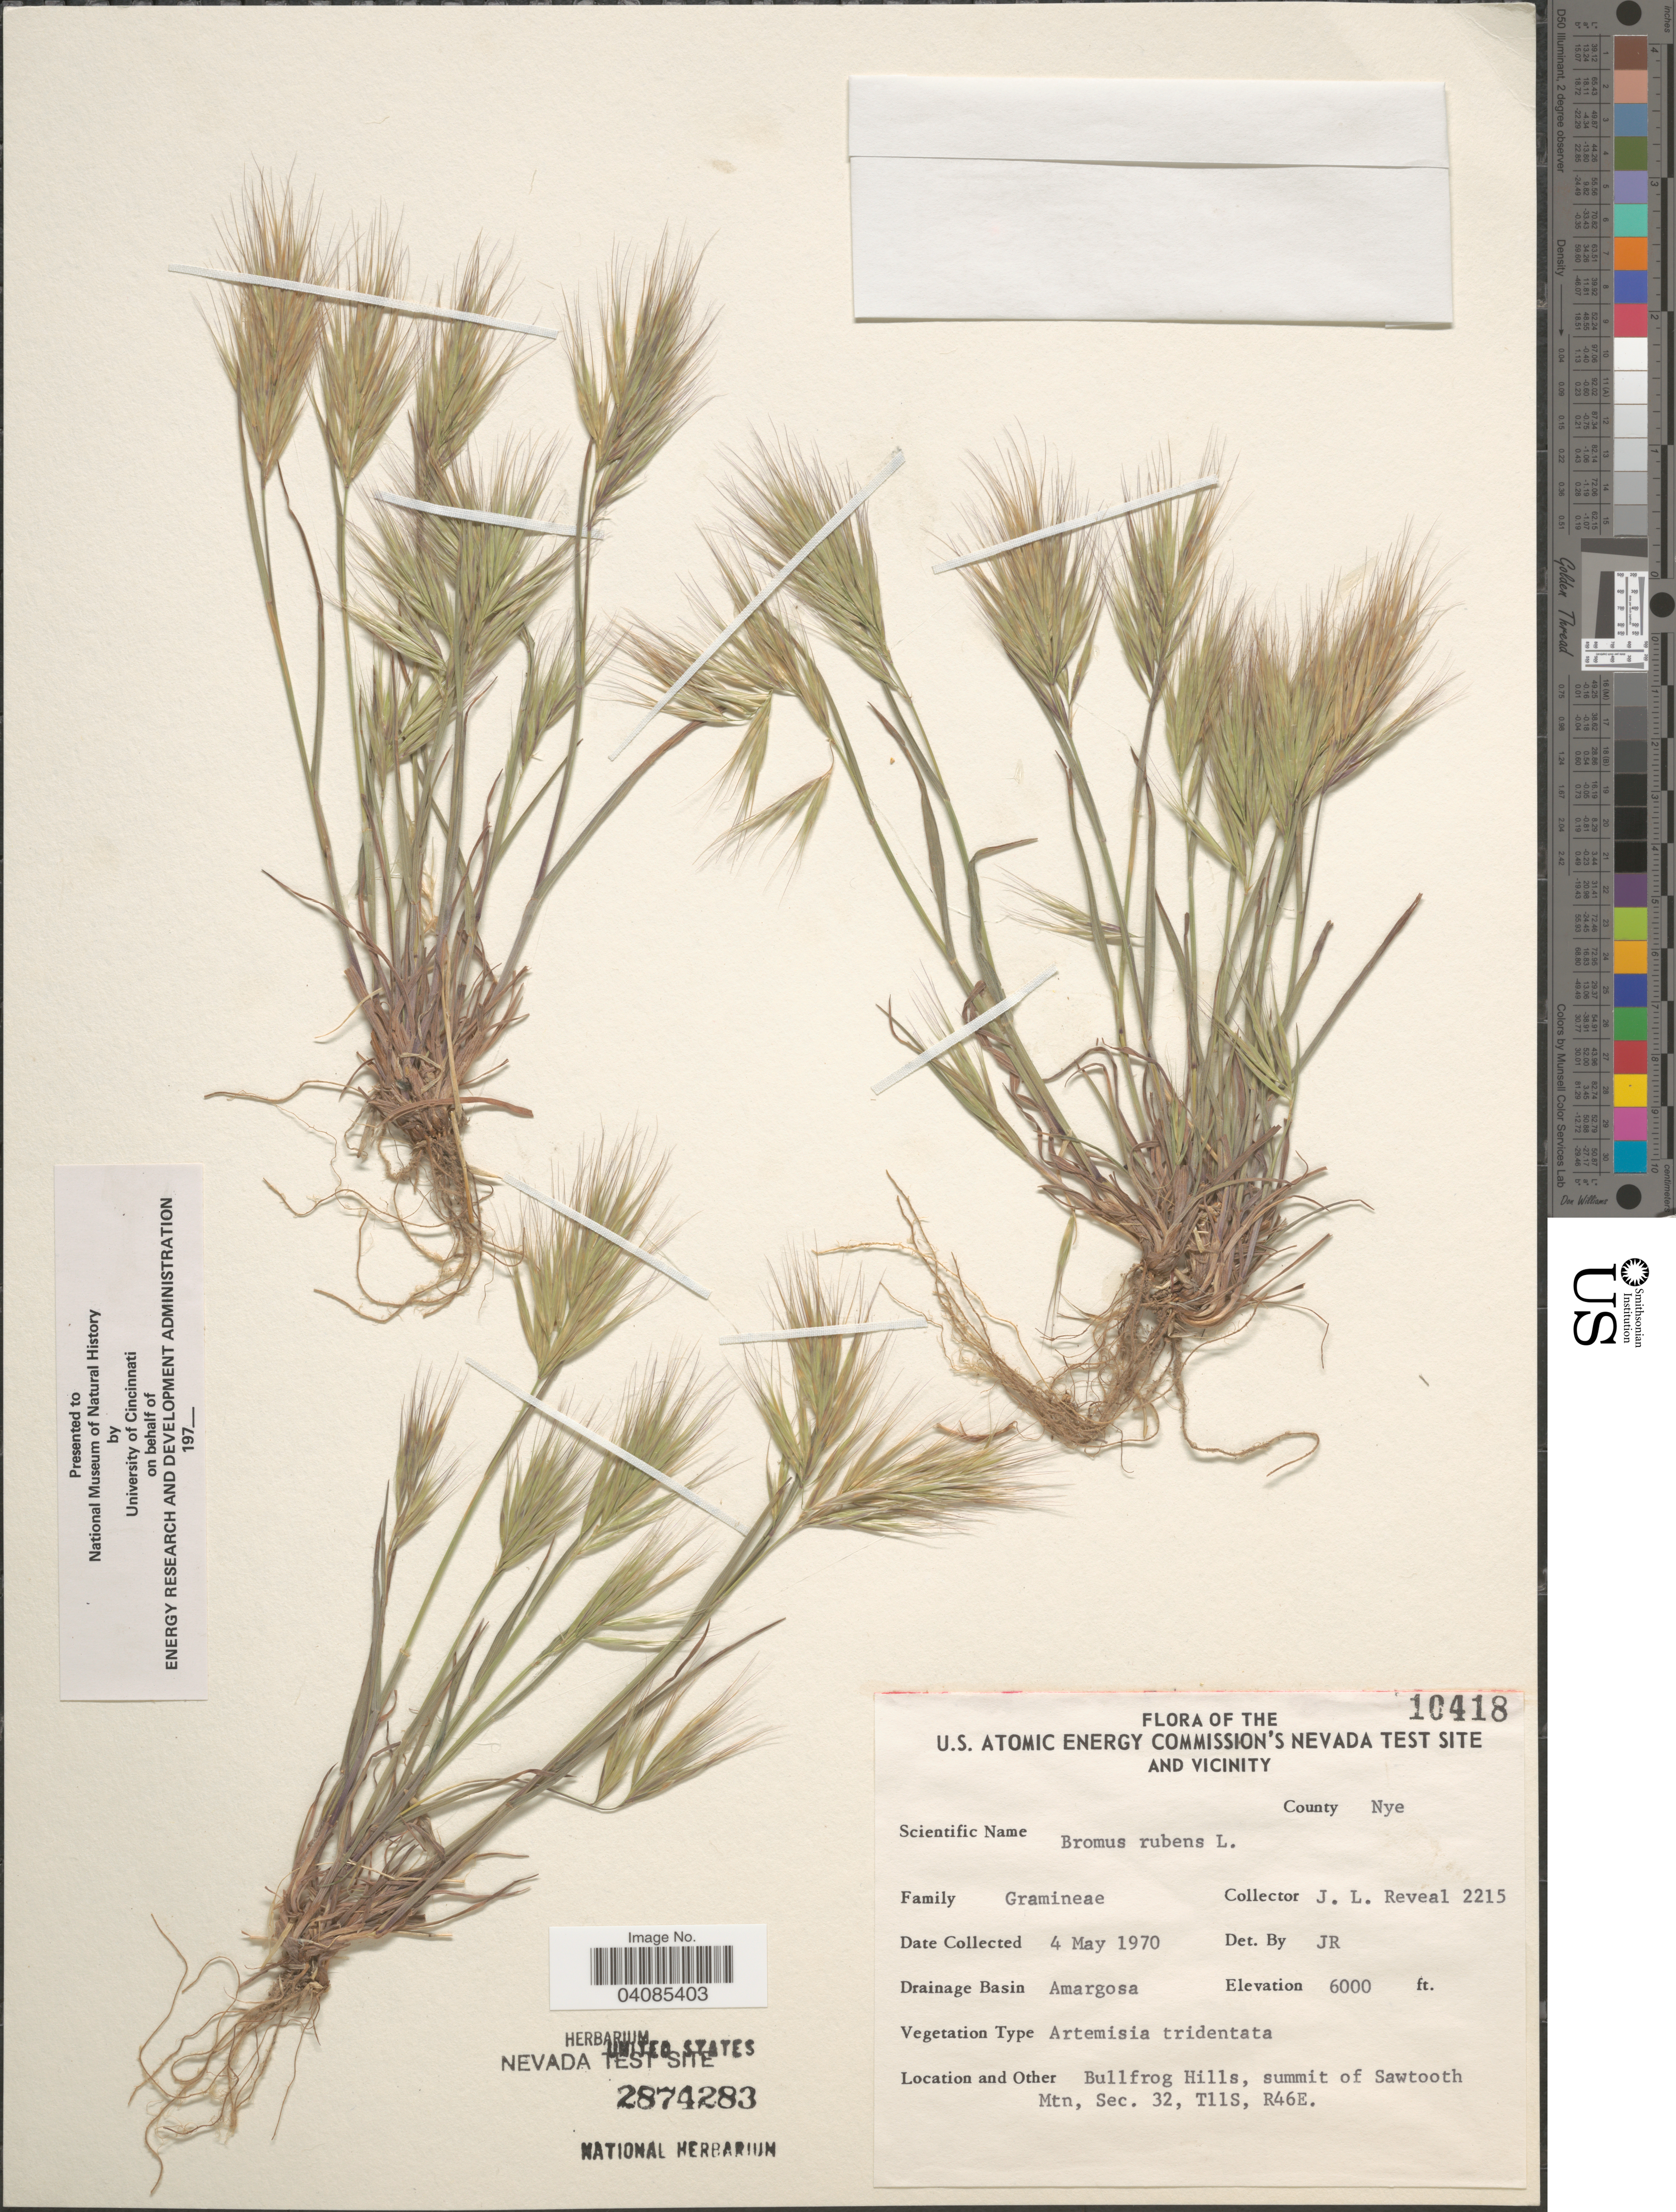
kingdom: Plantae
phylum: Tracheophyta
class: Liliopsida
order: Poales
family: Poaceae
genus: Bromus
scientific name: Bromus rubens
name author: L.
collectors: J. L. Reveal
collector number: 10418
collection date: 1970-05-04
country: United States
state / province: Nevada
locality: The U.S. Atomic Energy Commission's Nevada Test Site and Vicinity. County Nye. Drainage Basin Amargosa. Bullfrog Hills, summit of Sawtooth Mtn, Sec. 32, T11S, R46E.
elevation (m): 1829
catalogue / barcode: US 2874283